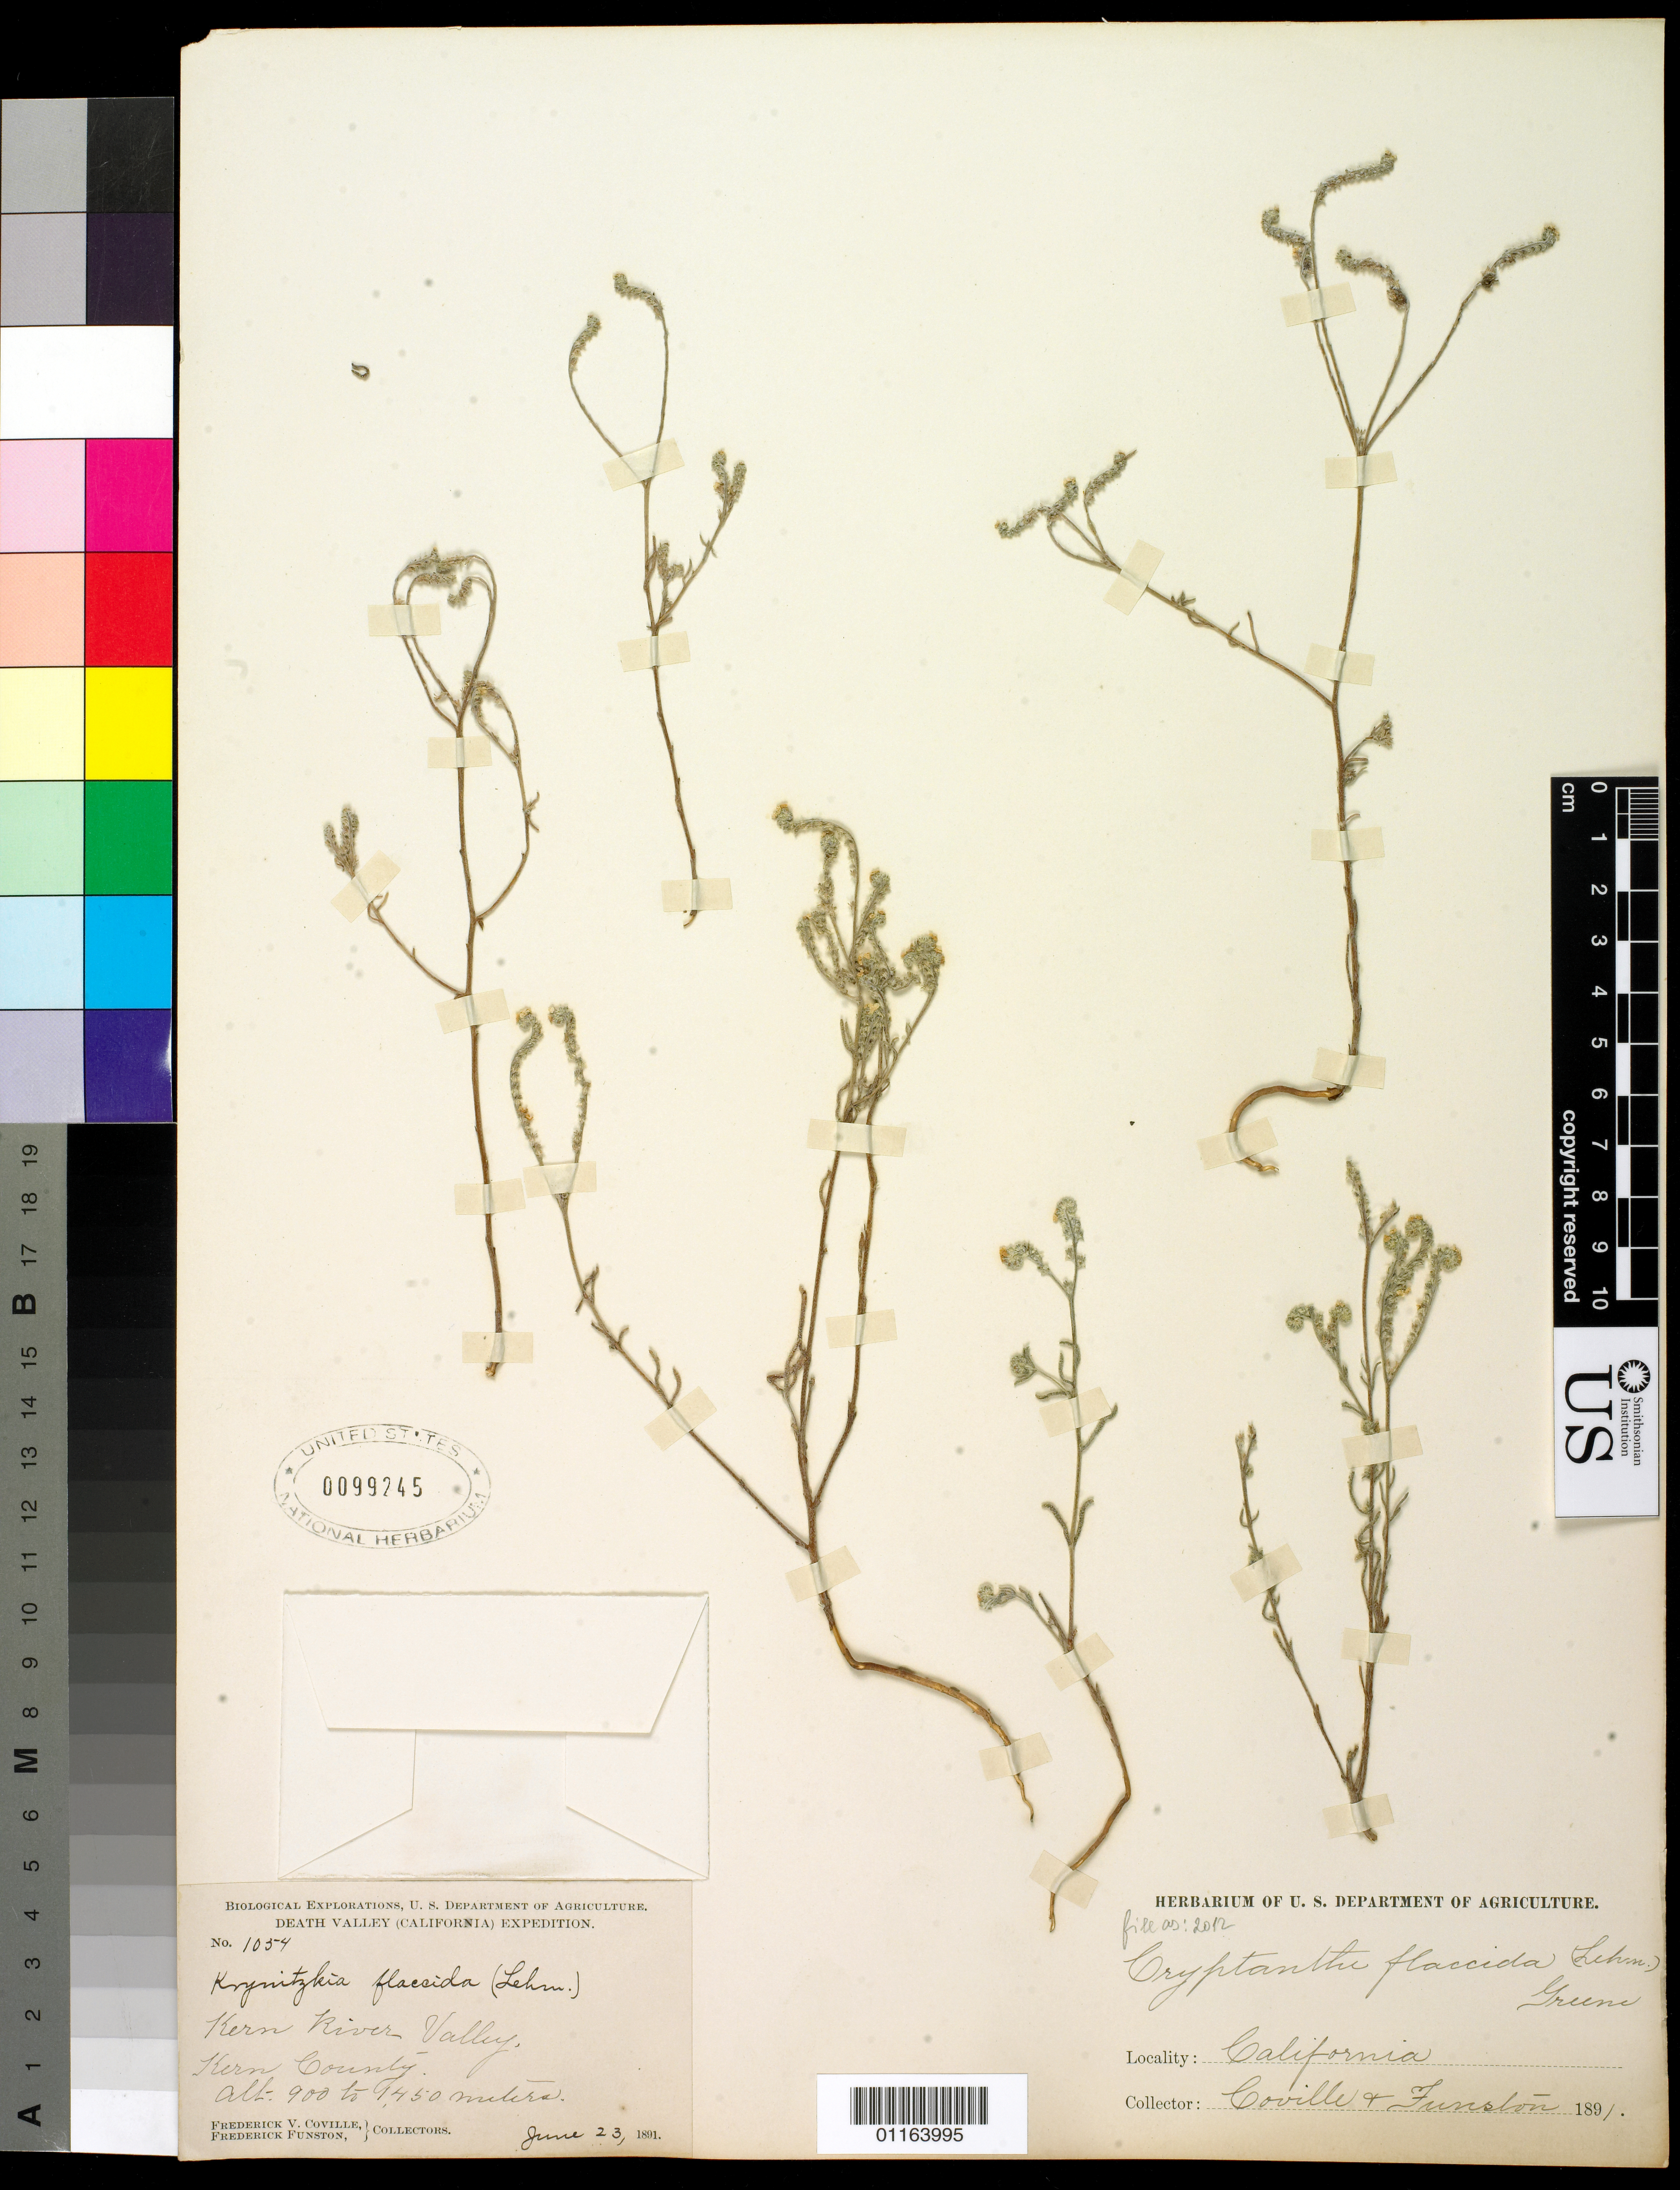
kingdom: Plantae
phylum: Tracheophyta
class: Magnoliopsida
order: Boraginales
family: Boraginaceae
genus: Cryptantha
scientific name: Cryptantha flaccida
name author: (Douglas ex Lehm.) Greene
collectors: F. V. Coville & F. Funston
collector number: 1054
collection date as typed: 23 Jun 1891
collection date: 1891-06-23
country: United States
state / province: California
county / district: Kern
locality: Kern River Valley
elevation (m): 900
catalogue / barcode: US 99245